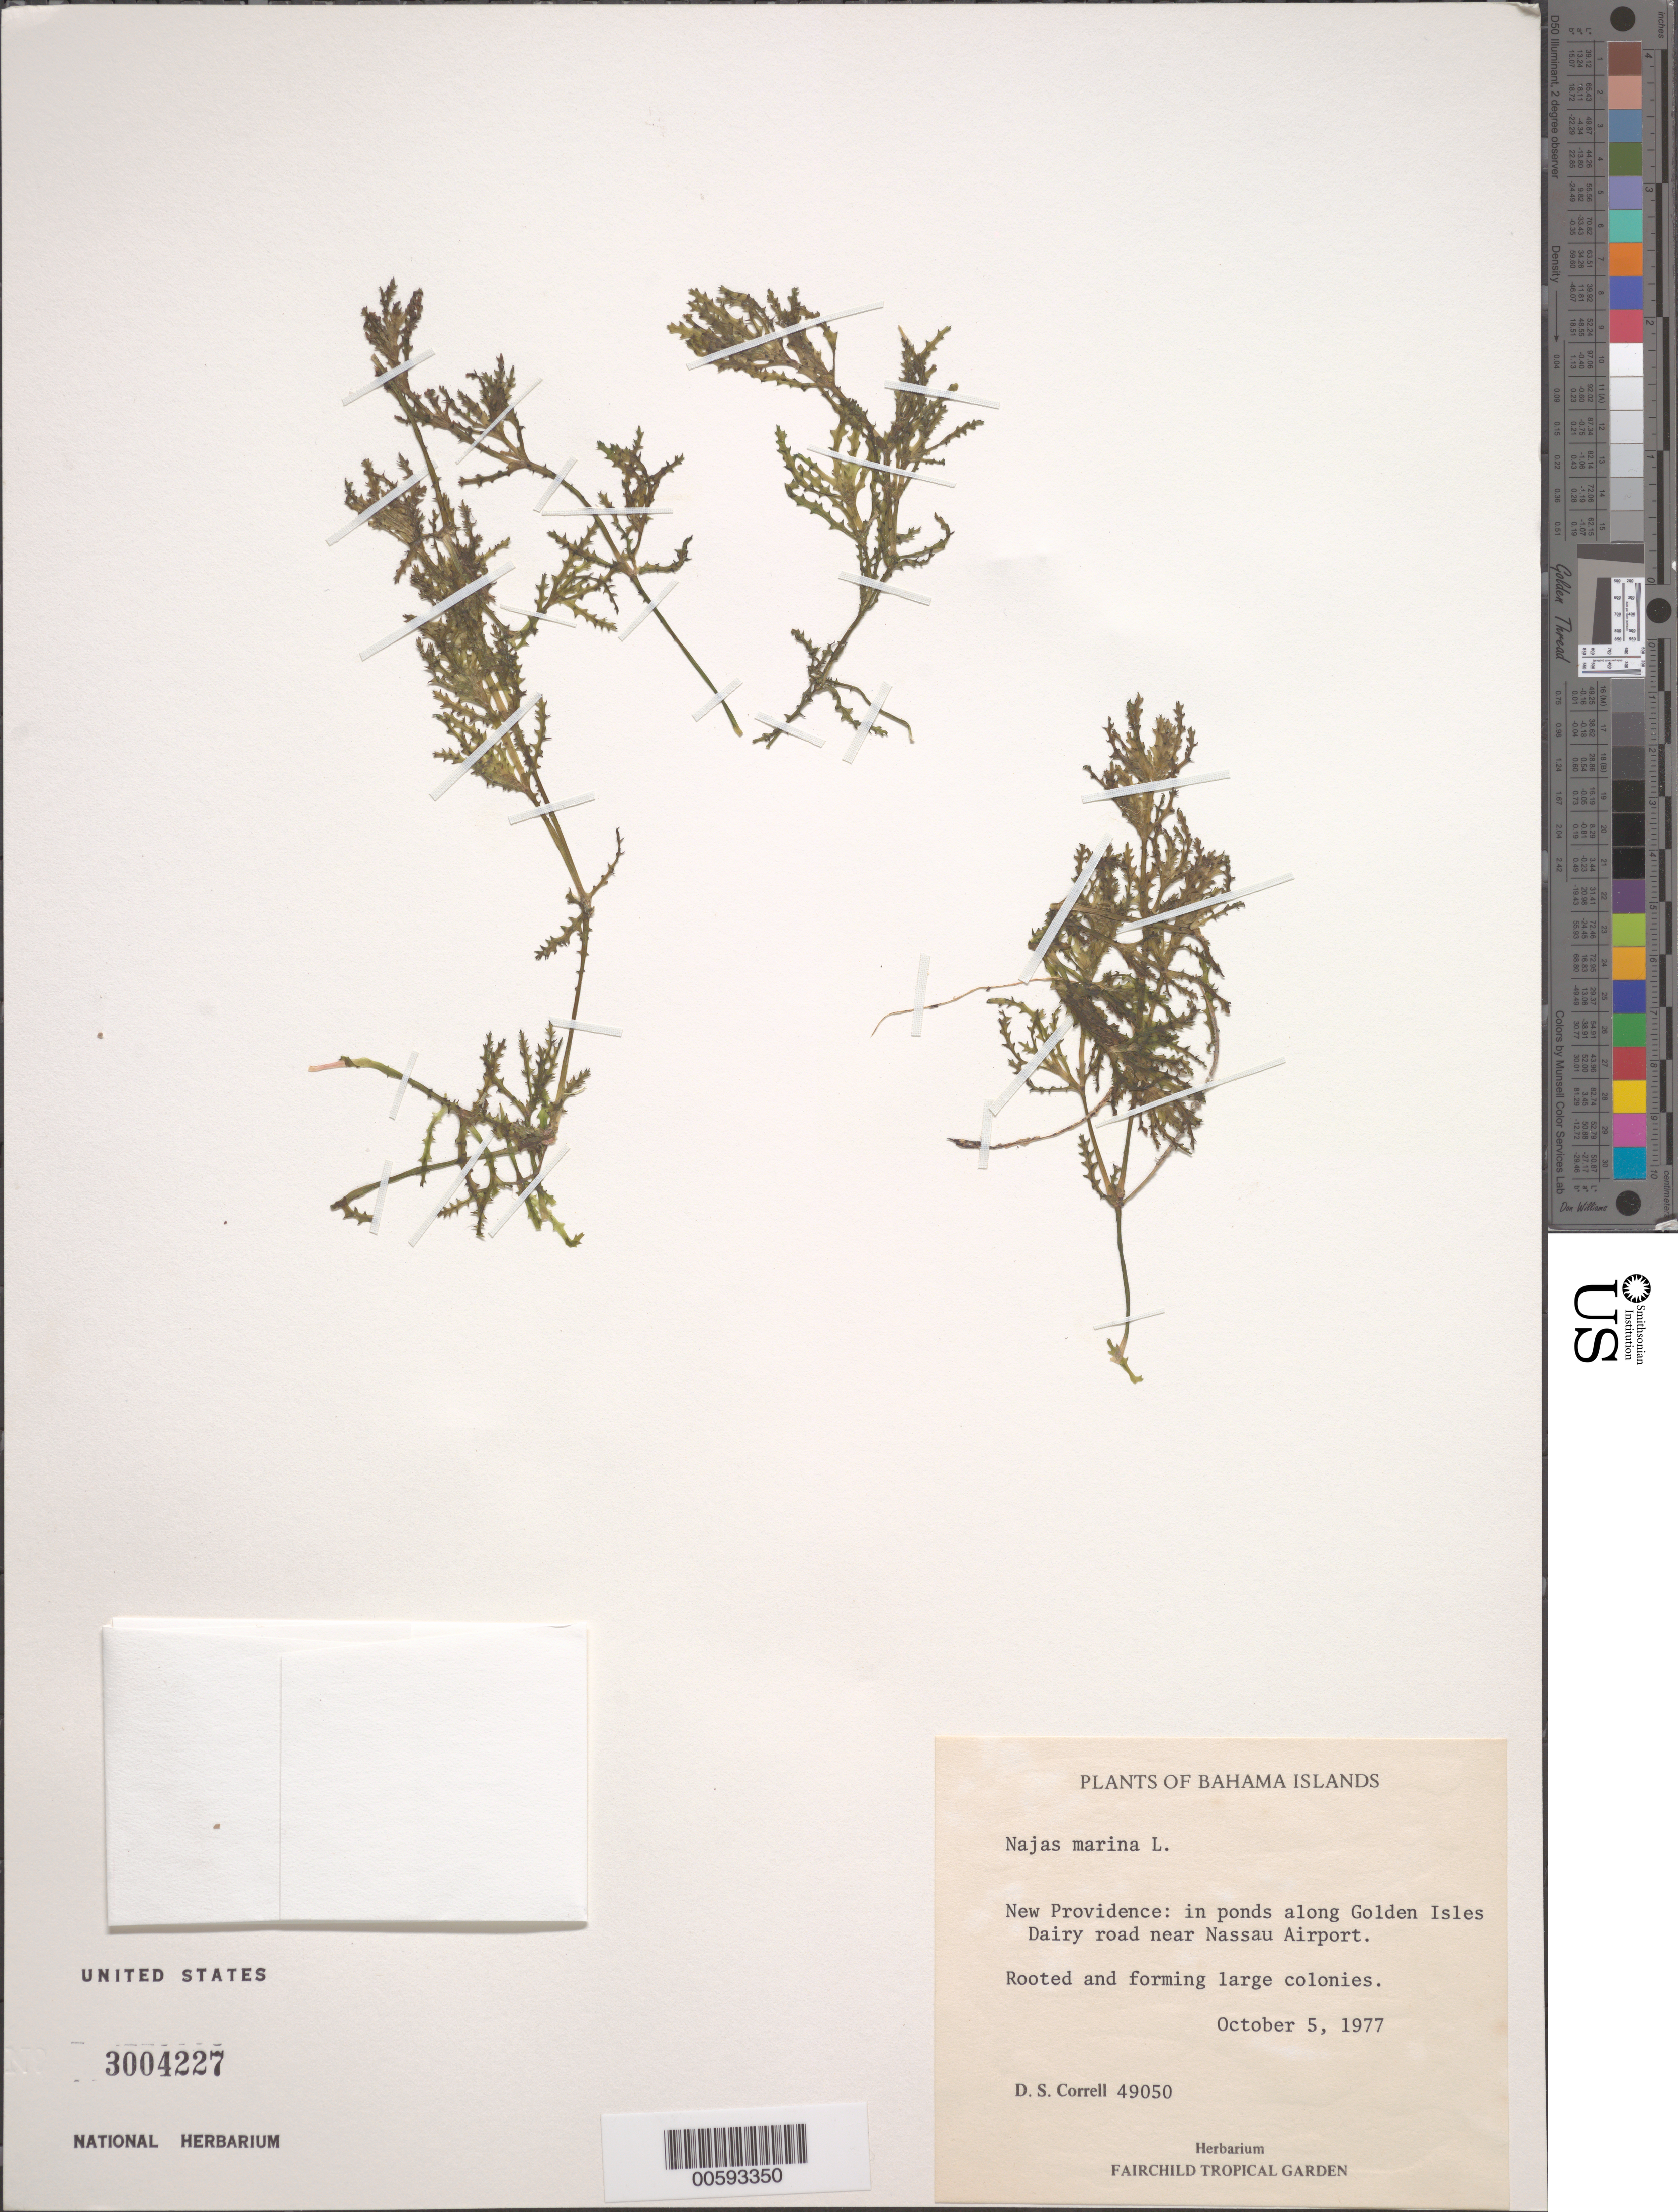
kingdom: Plantae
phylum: Tracheophyta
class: Liliopsida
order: Alismatales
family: Hydrocharitaceae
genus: Najas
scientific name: Najas marina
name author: L.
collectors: D. S. Correll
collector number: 49050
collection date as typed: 05 Oct 1977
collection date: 1977-10-05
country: Bahamas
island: New Providence Island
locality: Along Golden Isles Dairy road near Nassau Airport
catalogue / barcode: US 3004227